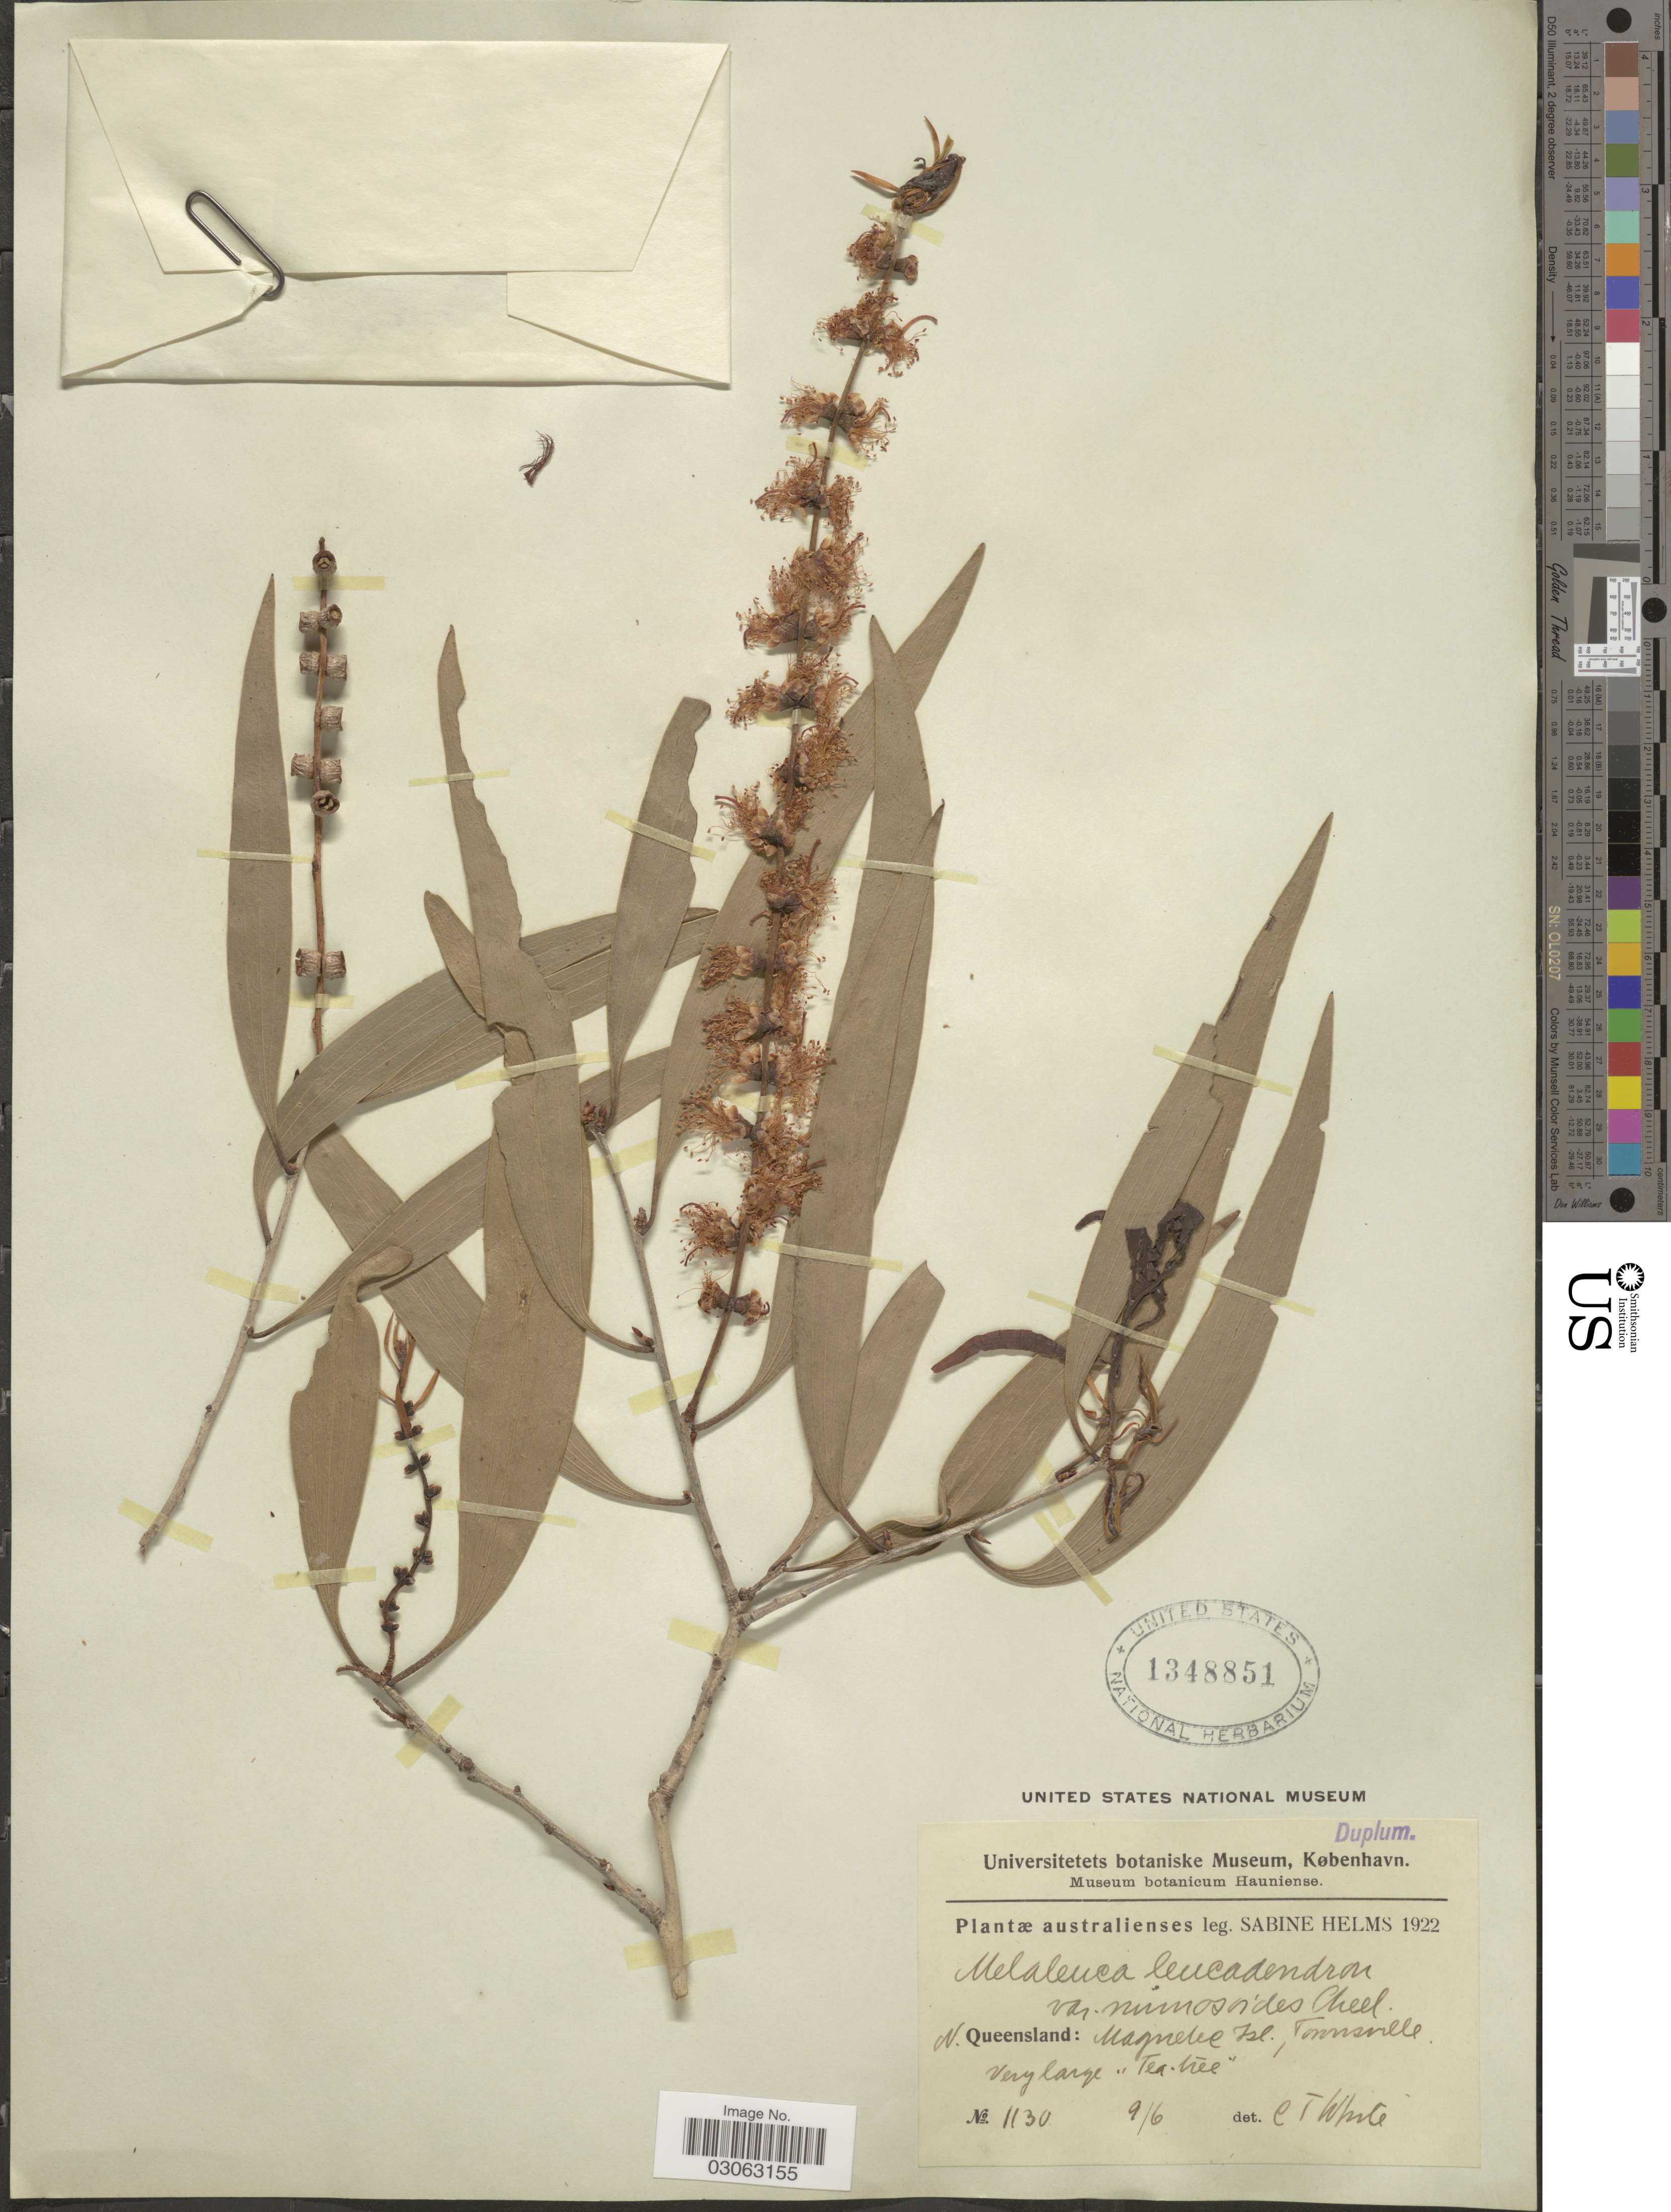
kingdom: Plantae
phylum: Tracheophyta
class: Magnoliopsida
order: Myrtales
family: Myrtaceae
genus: Melaleuca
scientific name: Melaleuca leucadendra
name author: (L.) L.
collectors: S. Helms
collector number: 1130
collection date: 1922-06-09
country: Australia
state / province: Queensland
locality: N. Queensland: Magnetic Isl. Townsville.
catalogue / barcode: US 1348851